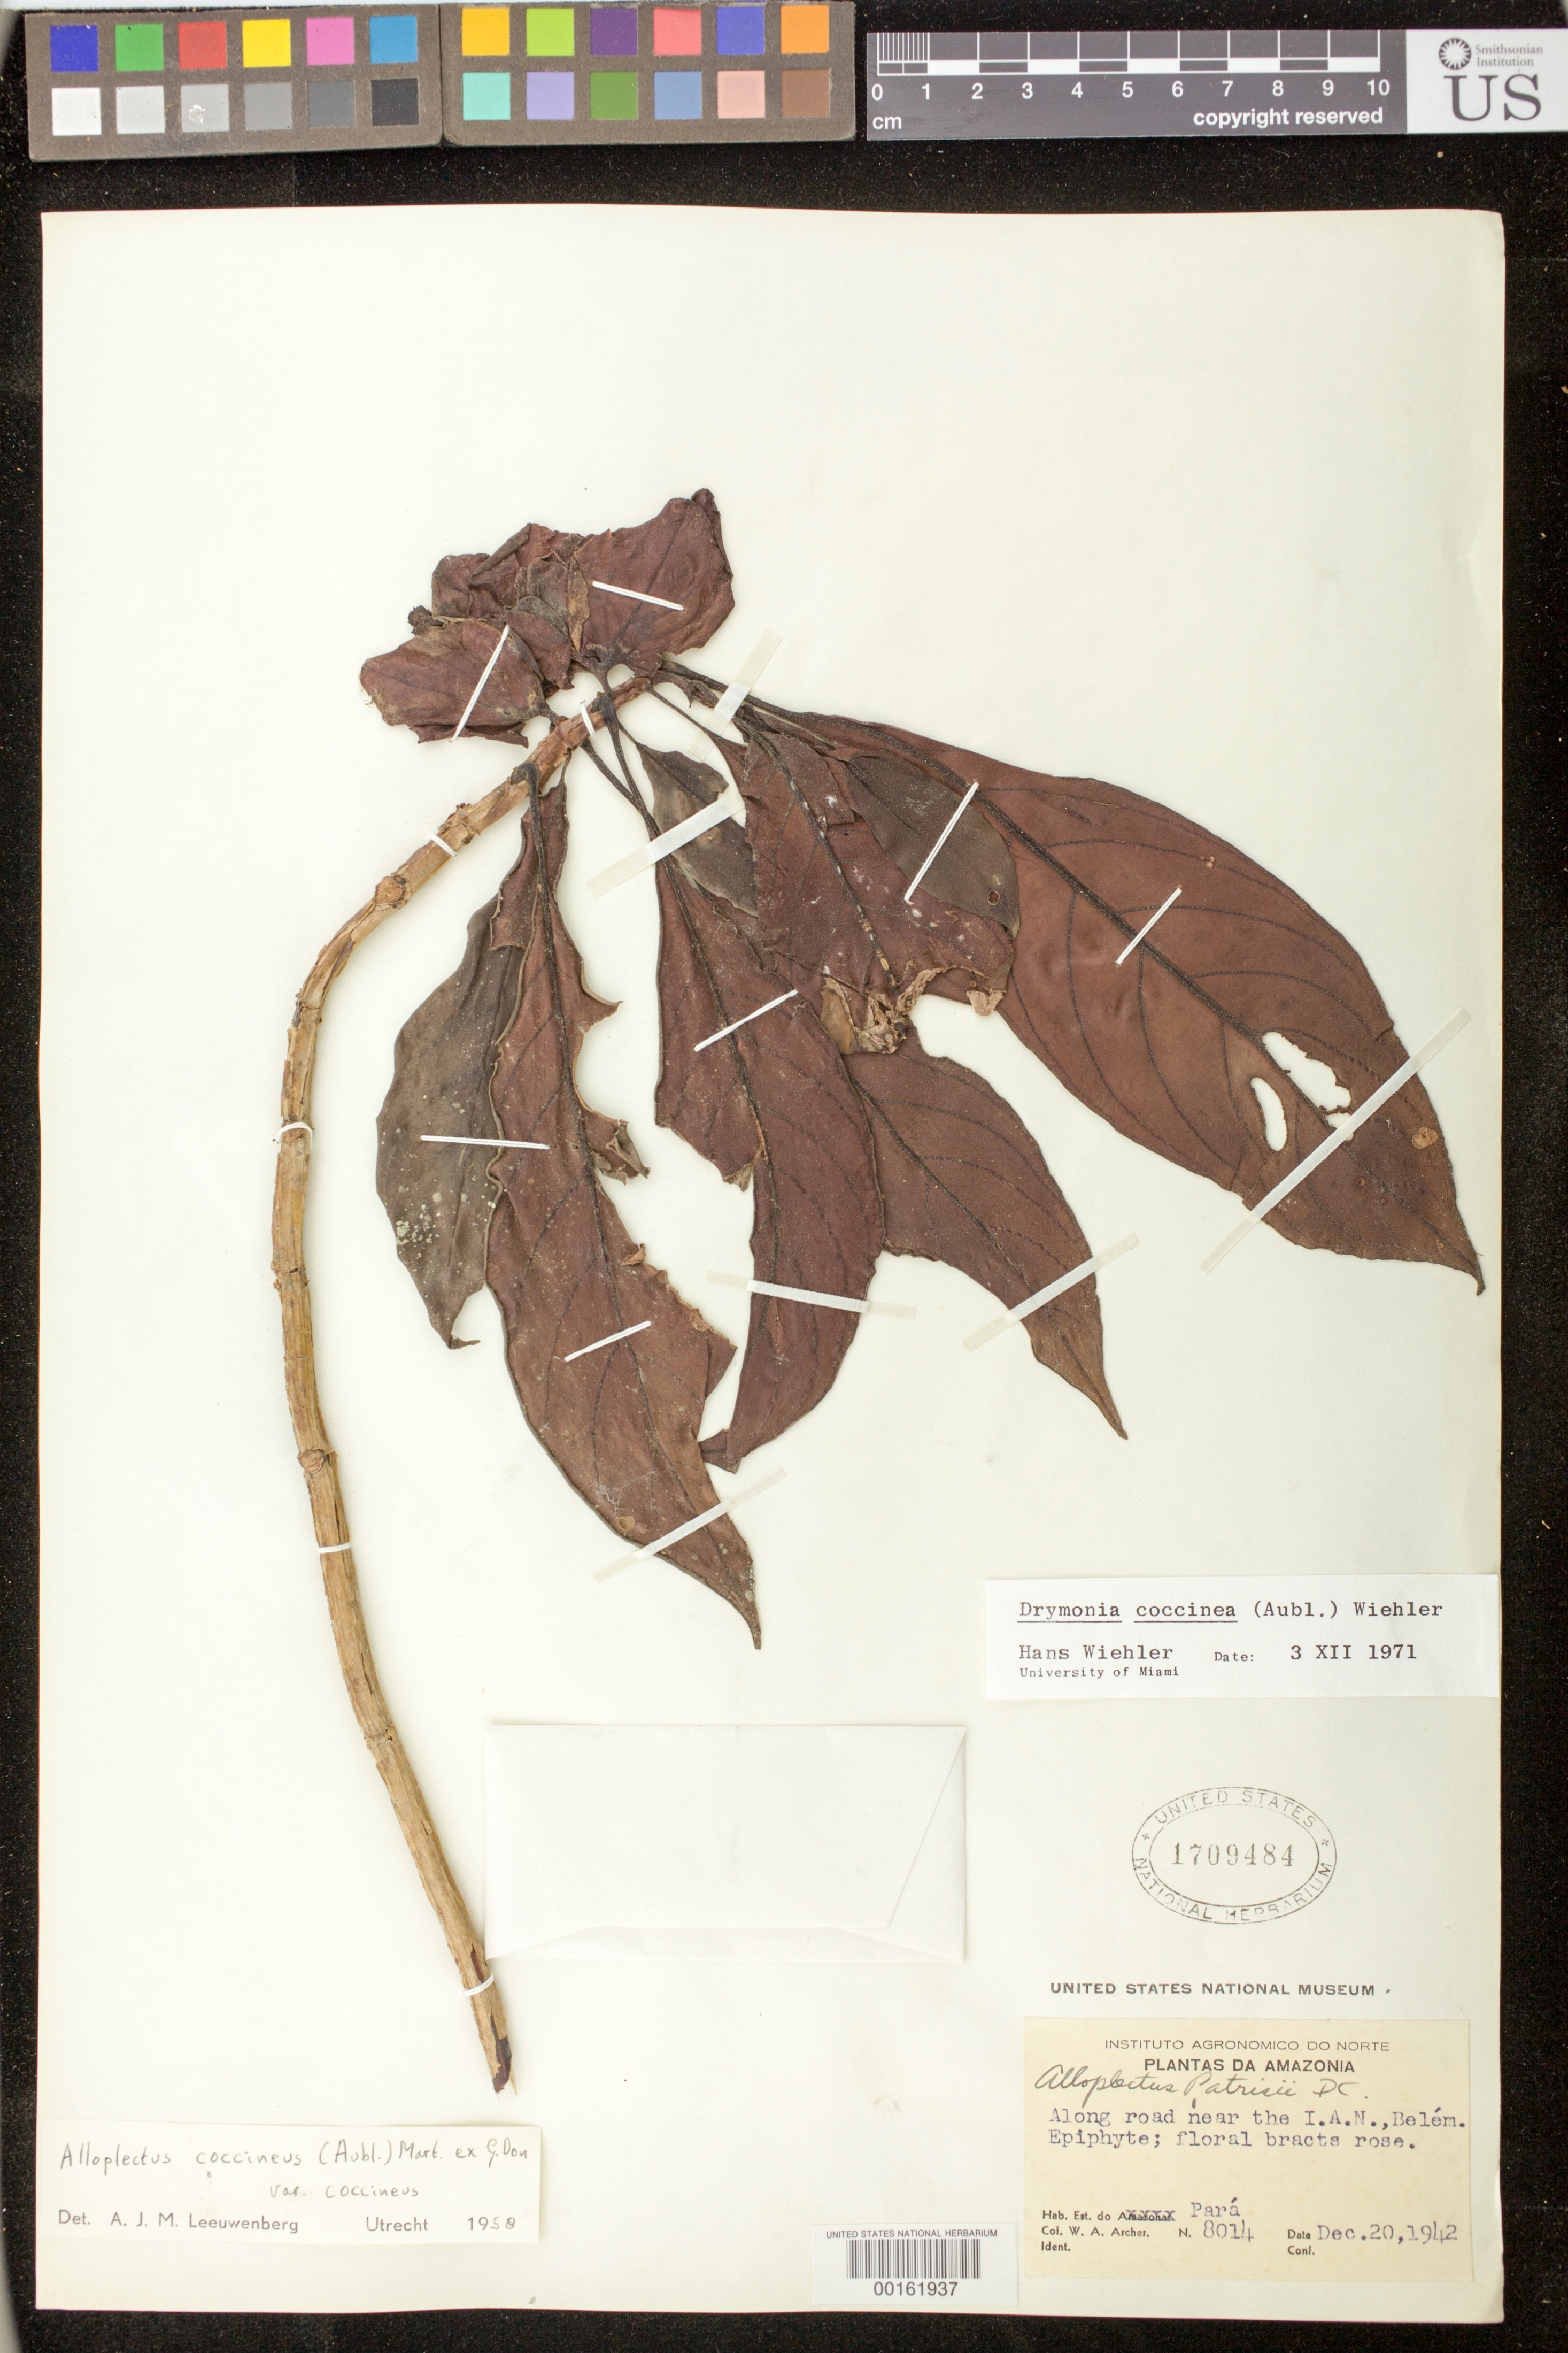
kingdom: Plantae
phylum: Tracheophyta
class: Magnoliopsida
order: Lamiales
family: Gesneriaceae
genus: Drymonia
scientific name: Drymonia coccinea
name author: (Aubl.) Wiehler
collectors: A. W. Archer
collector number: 8014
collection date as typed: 20 Dec 1942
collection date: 1942-12-20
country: Brazil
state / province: Pará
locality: Along road near the Ian, Belem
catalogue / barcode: US 1709484